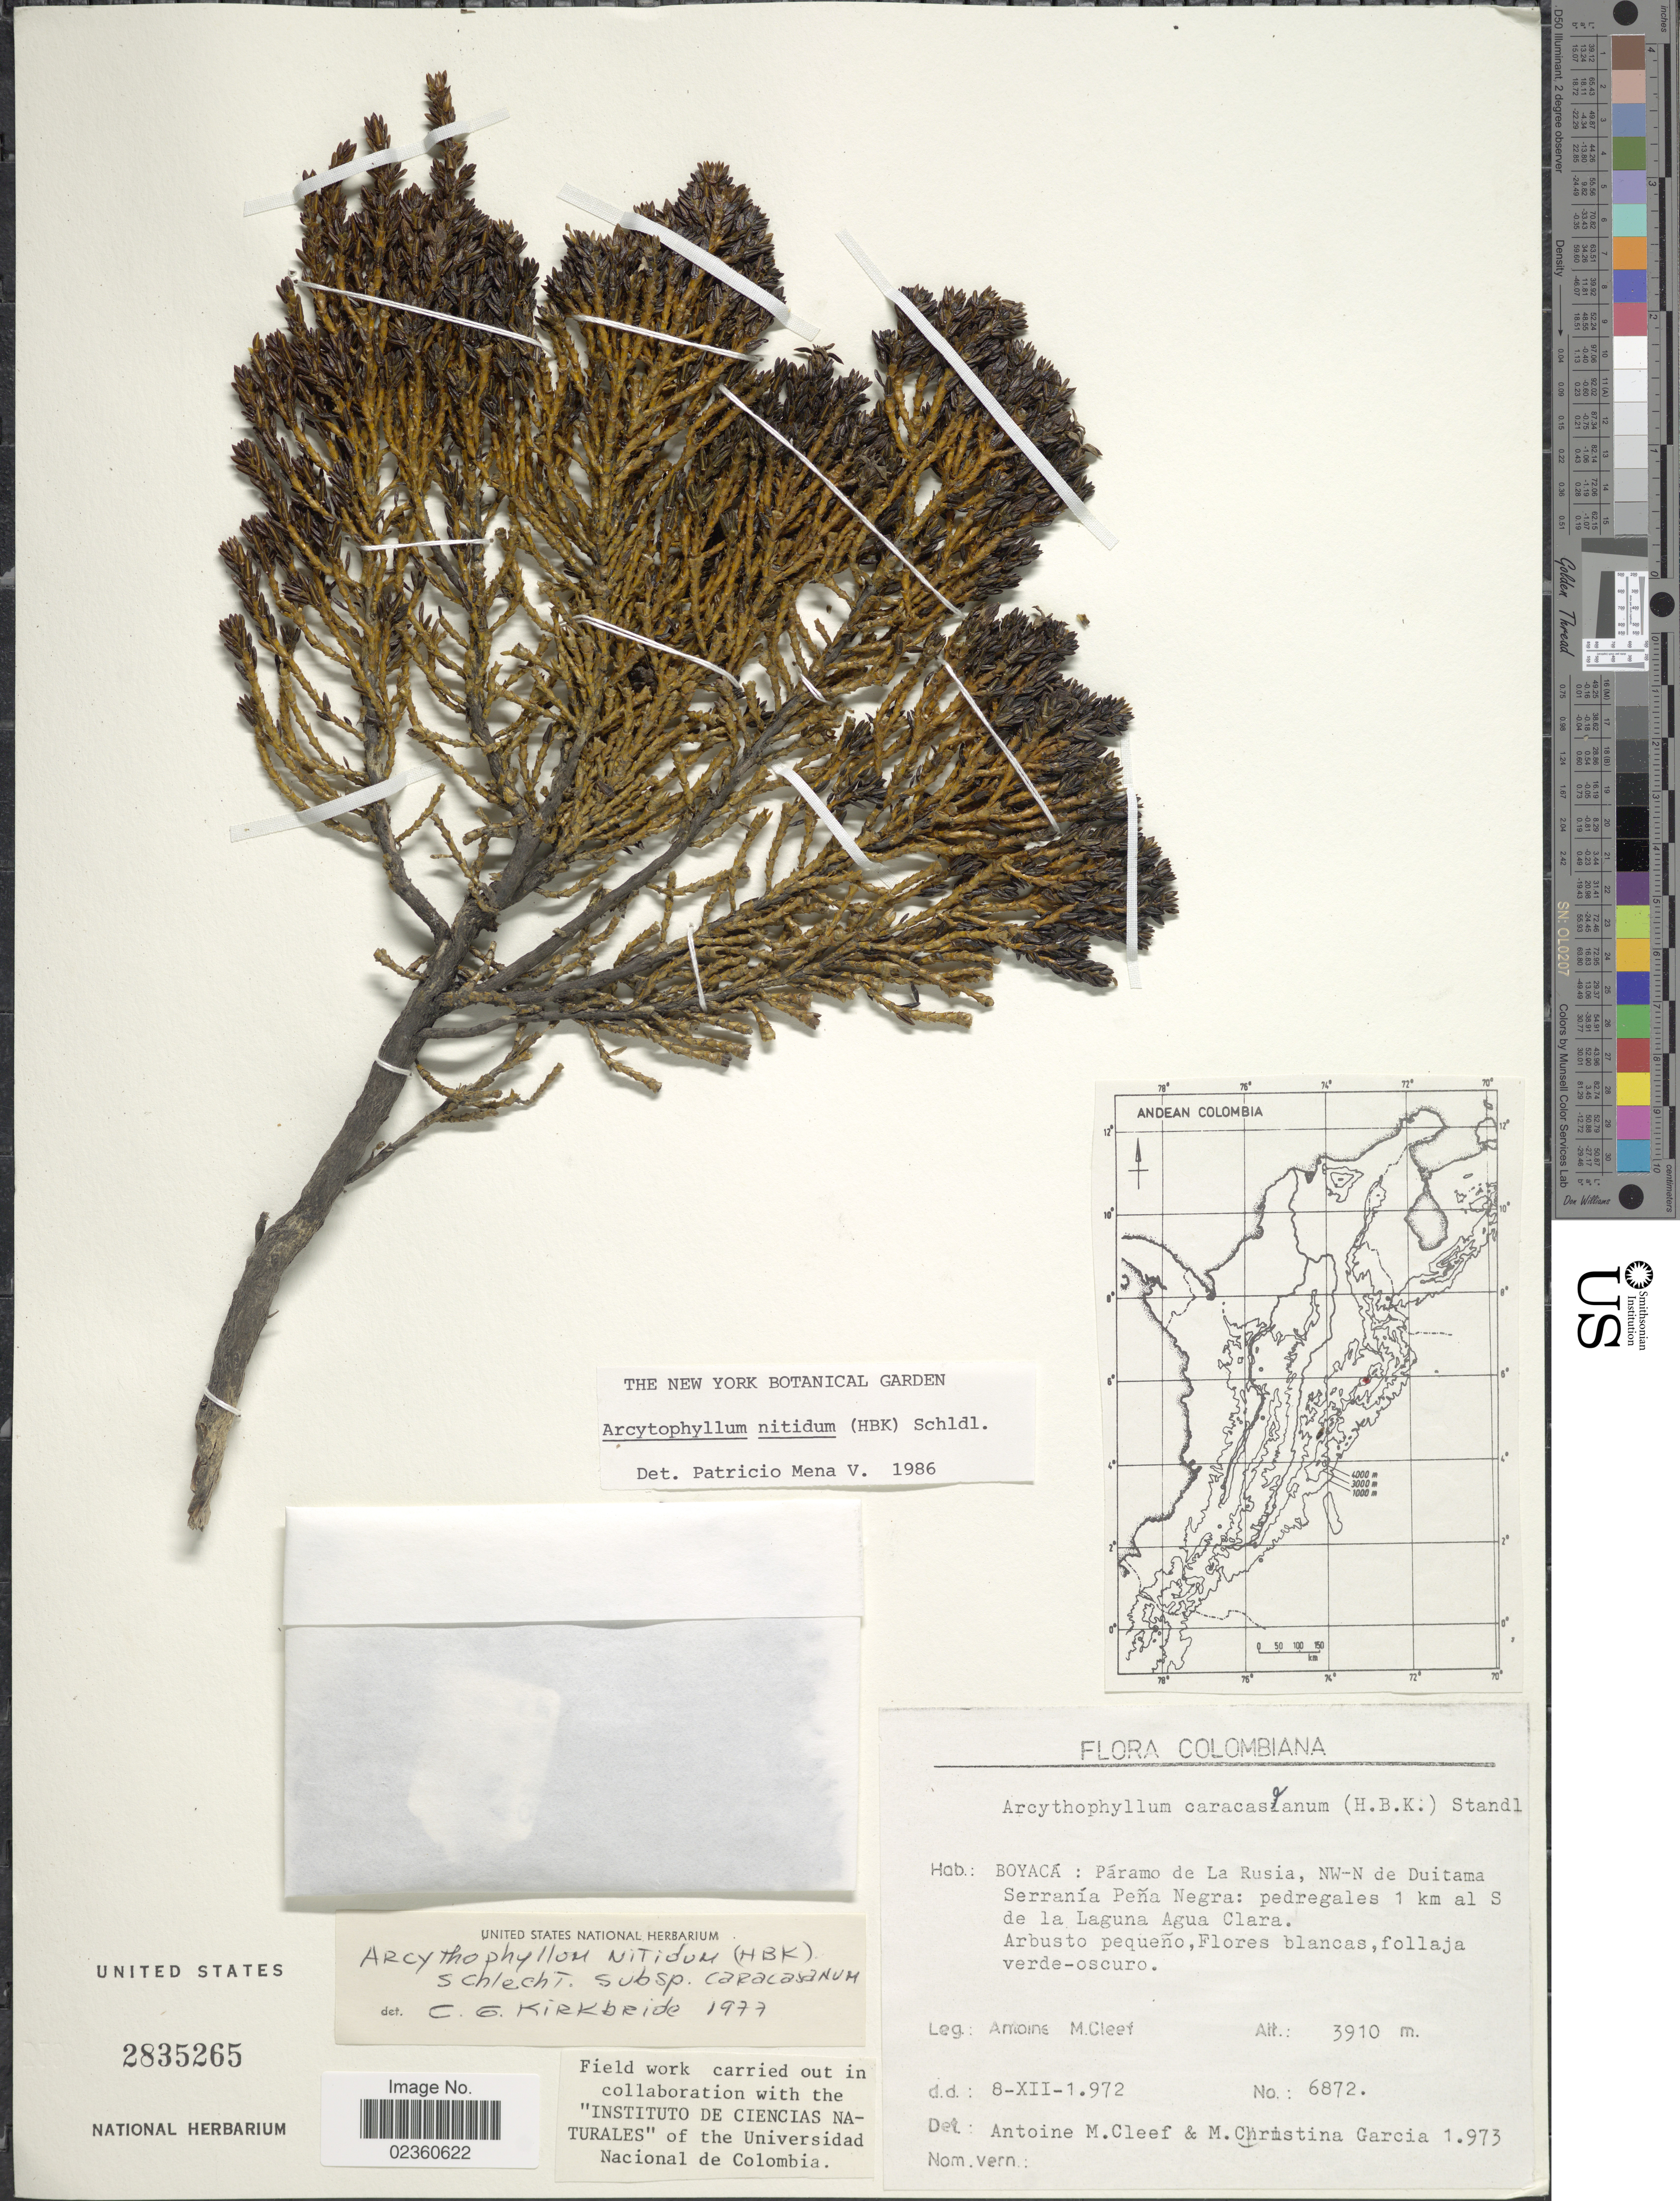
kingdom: Plantae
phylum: Tracheophyta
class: Magnoliopsida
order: Gentianales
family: Rubiaceae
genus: Arcytophyllum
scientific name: Arcytophyllum nitidum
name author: (Kunth) Schltdl.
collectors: A. M. Cleef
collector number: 6872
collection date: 1972-12-08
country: Colombia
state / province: Boyacá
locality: Páramo de La Ruisa, NW-N de Duitama Serranía Peña Negra: pedregales 1 km al S de la Laguna Agua Clara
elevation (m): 3910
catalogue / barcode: US 2835265